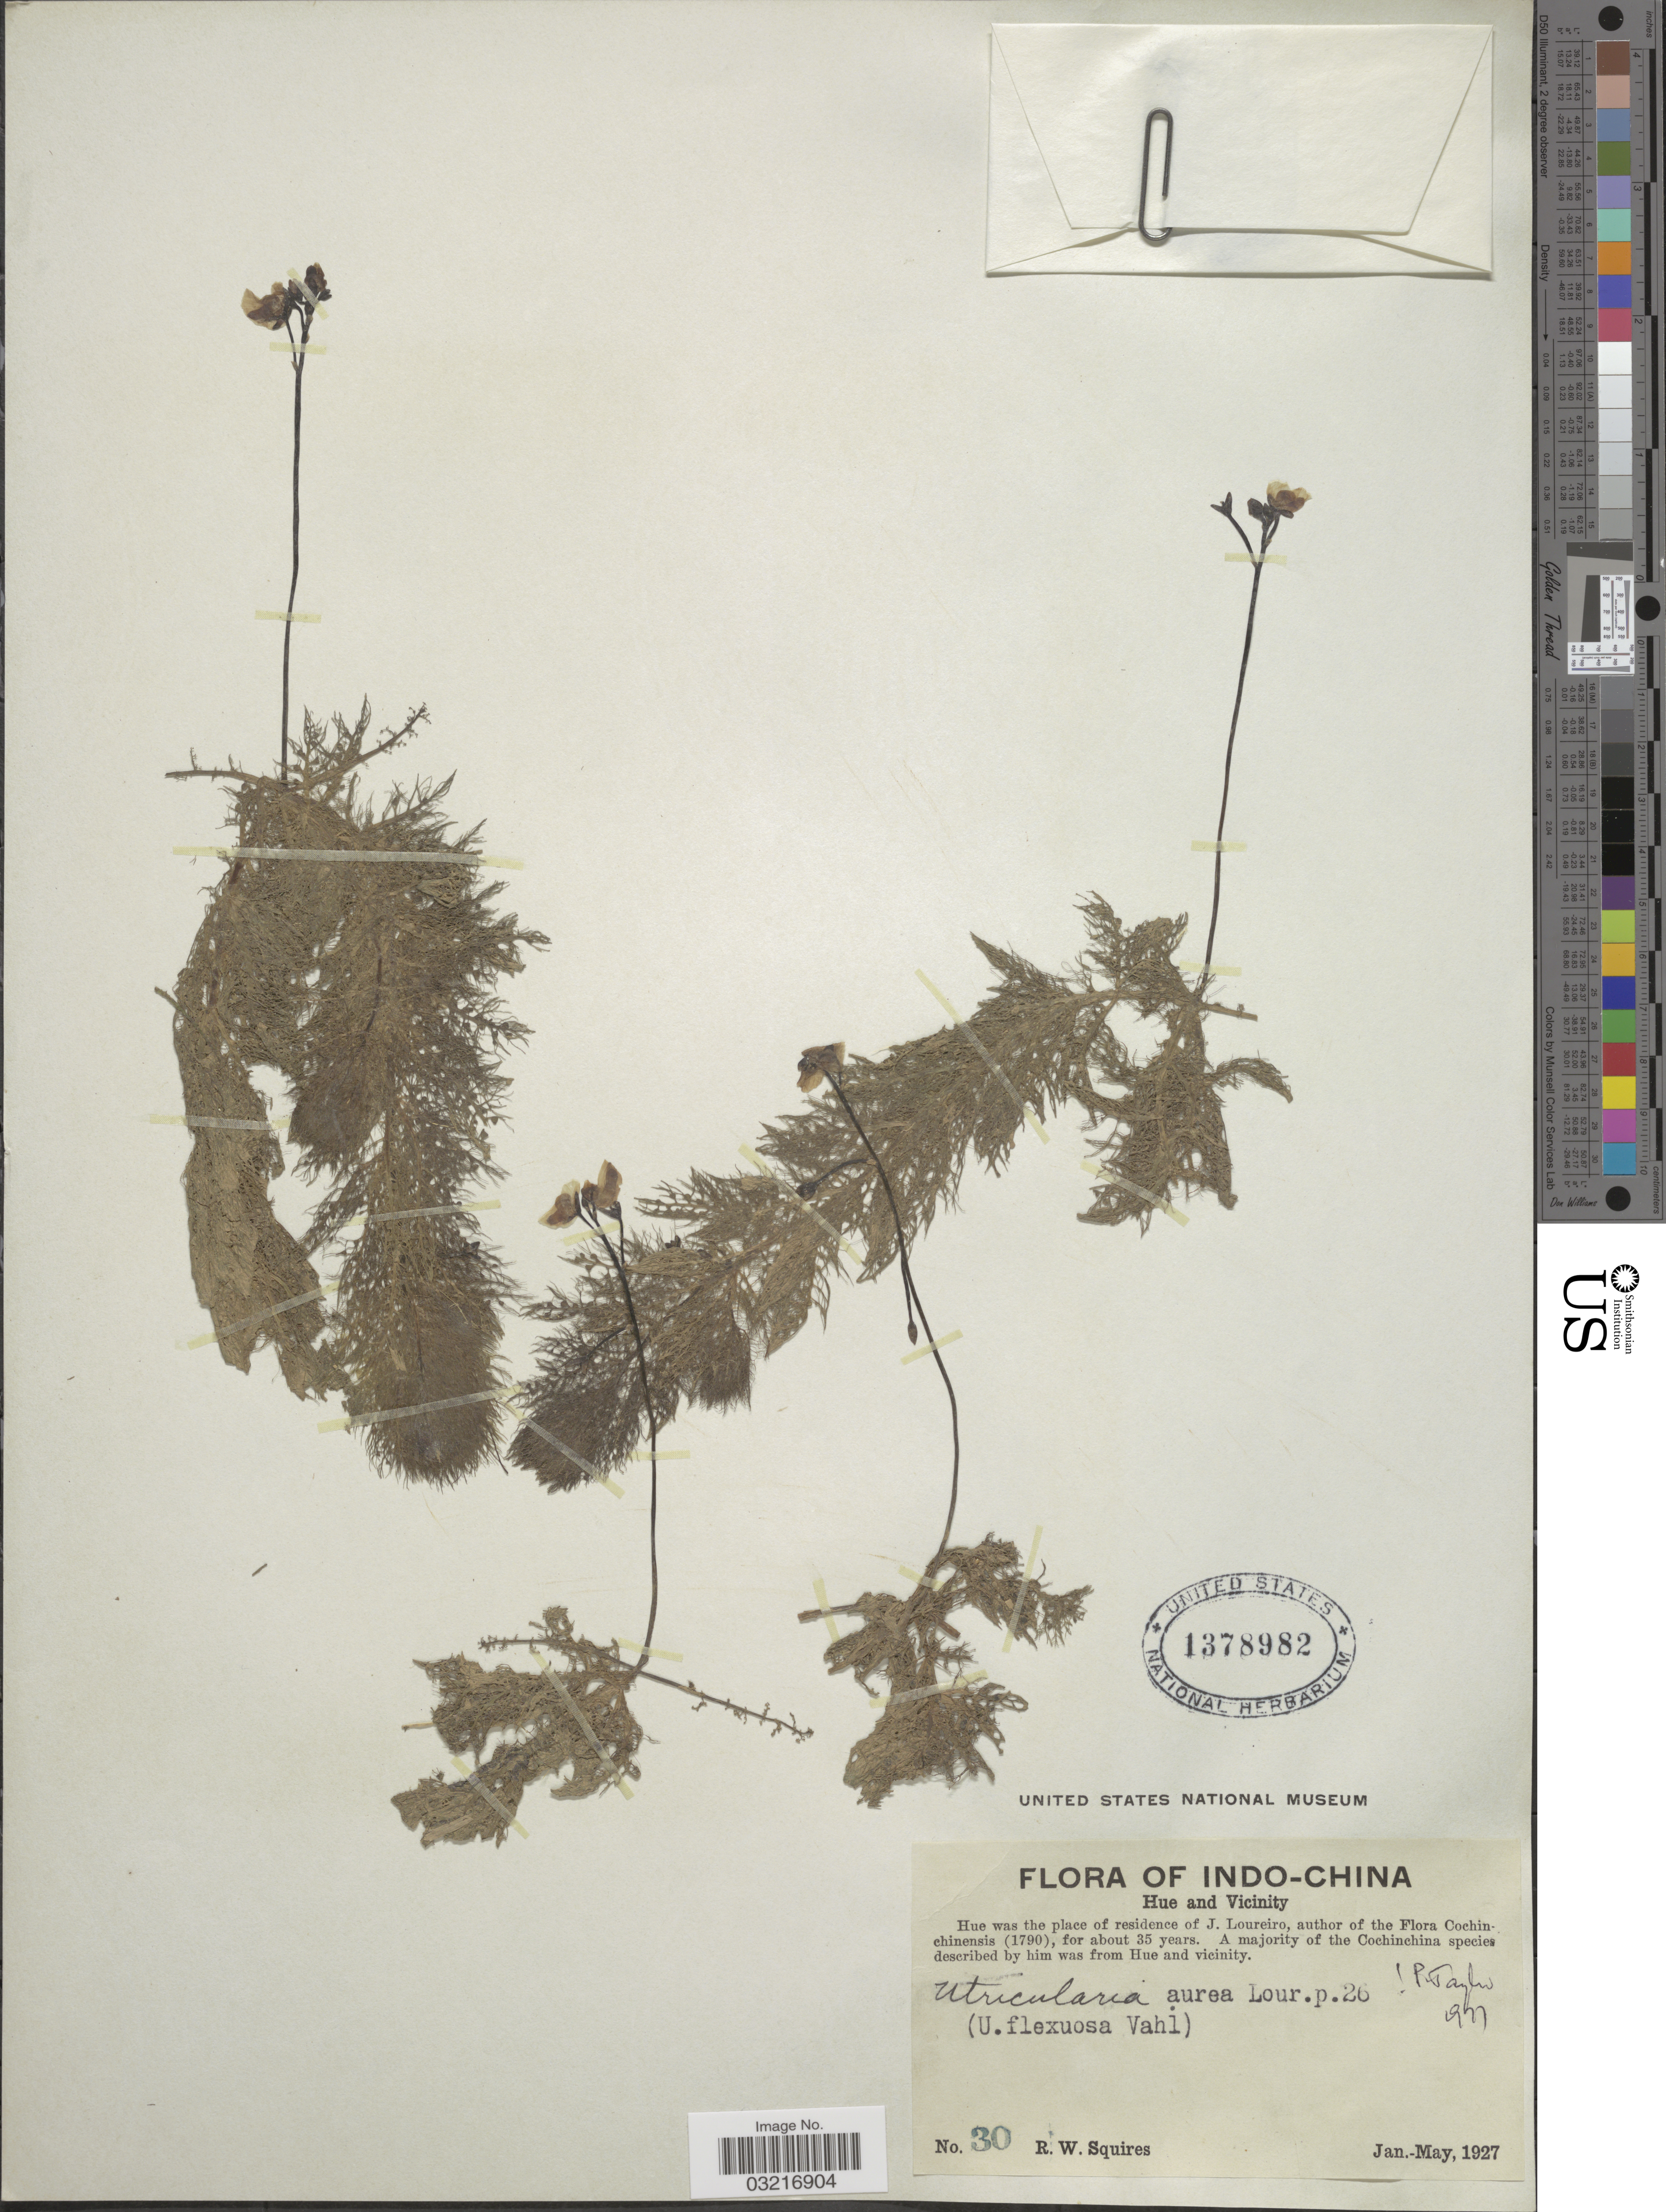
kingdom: Plantae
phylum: Tracheophyta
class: Magnoliopsida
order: Lamiales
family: Lentibulariaceae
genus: Utricularia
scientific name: Utricularia aurea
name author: Lour.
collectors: R. Squires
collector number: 30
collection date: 1927-01/1927-05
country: Vietnam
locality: Indo-China, Hue and Vicinity.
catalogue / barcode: US 1378982